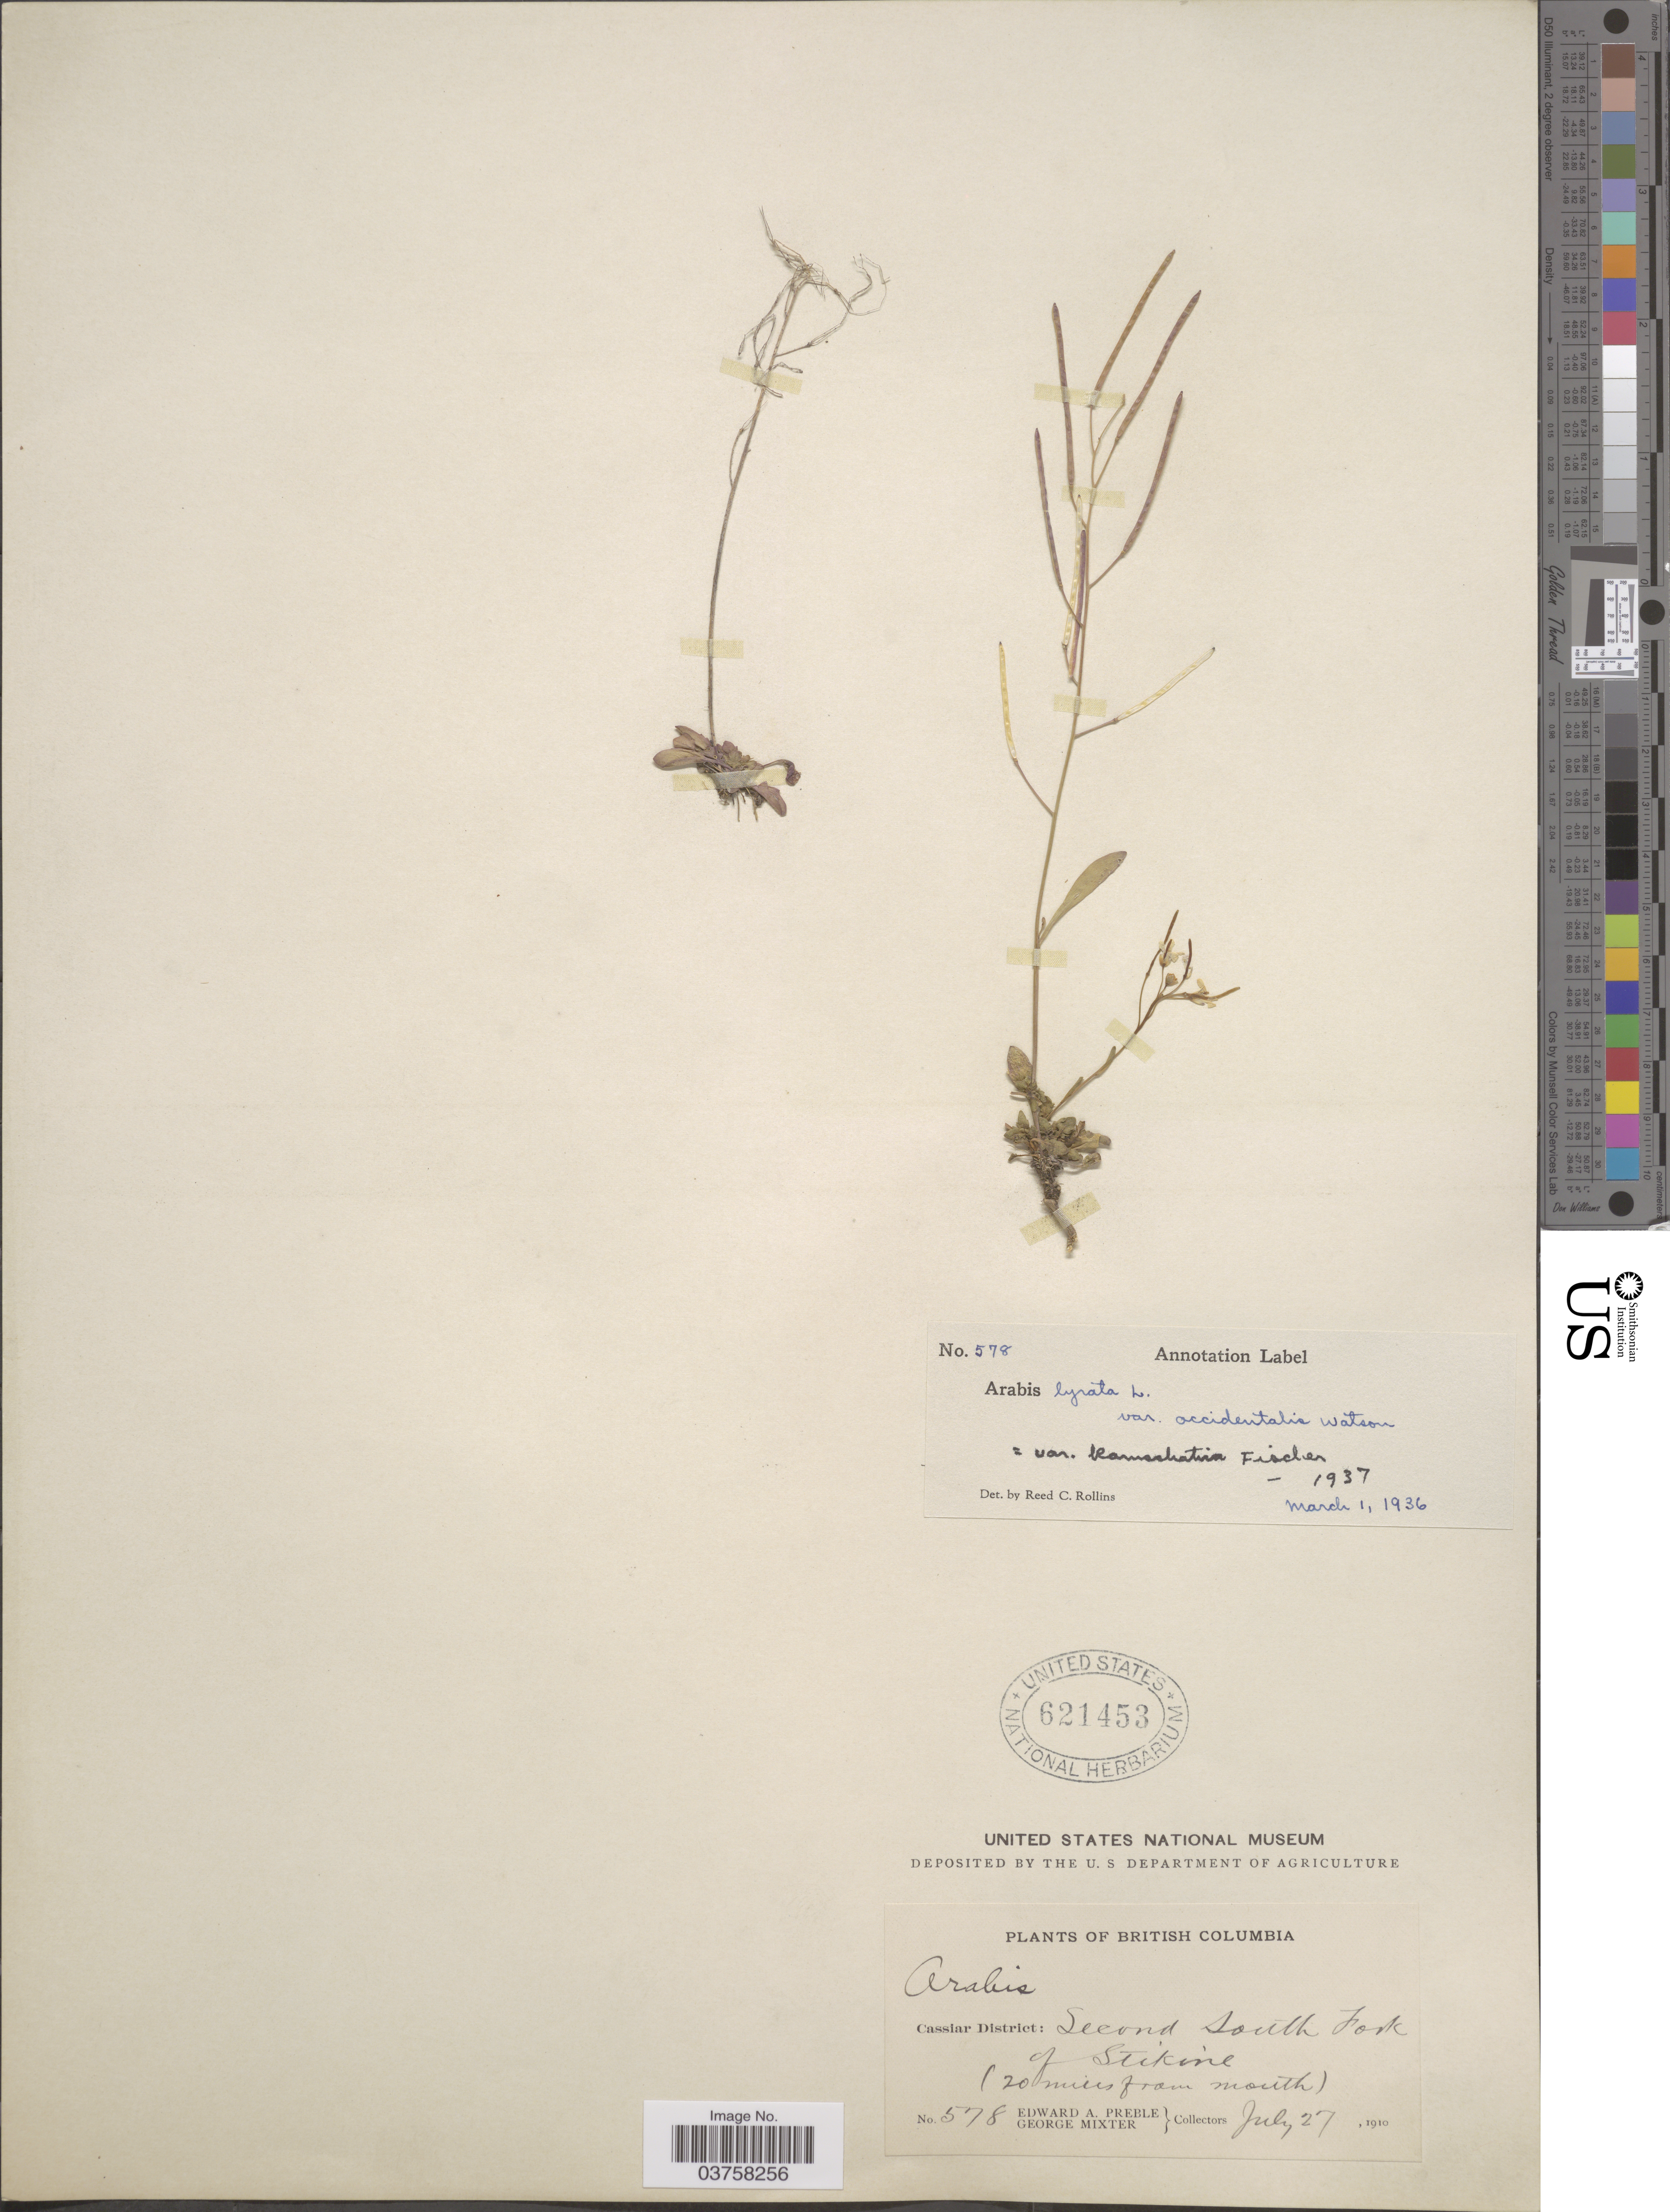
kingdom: Plantae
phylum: Tracheophyta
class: Magnoliopsida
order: Brassicales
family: Brassicaceae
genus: Arabidopsis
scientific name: Arabidopsis lyrata subsp. kamchatica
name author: (Fisch. ex DC.) O'Kane & Al-Shehbaz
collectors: E. Preble & G. Mixter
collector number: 578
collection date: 1910-07-27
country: Canada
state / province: British Columbia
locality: Cassiar District: Second South Fork of Stikine (20 miles from mouth).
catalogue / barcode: US 621453